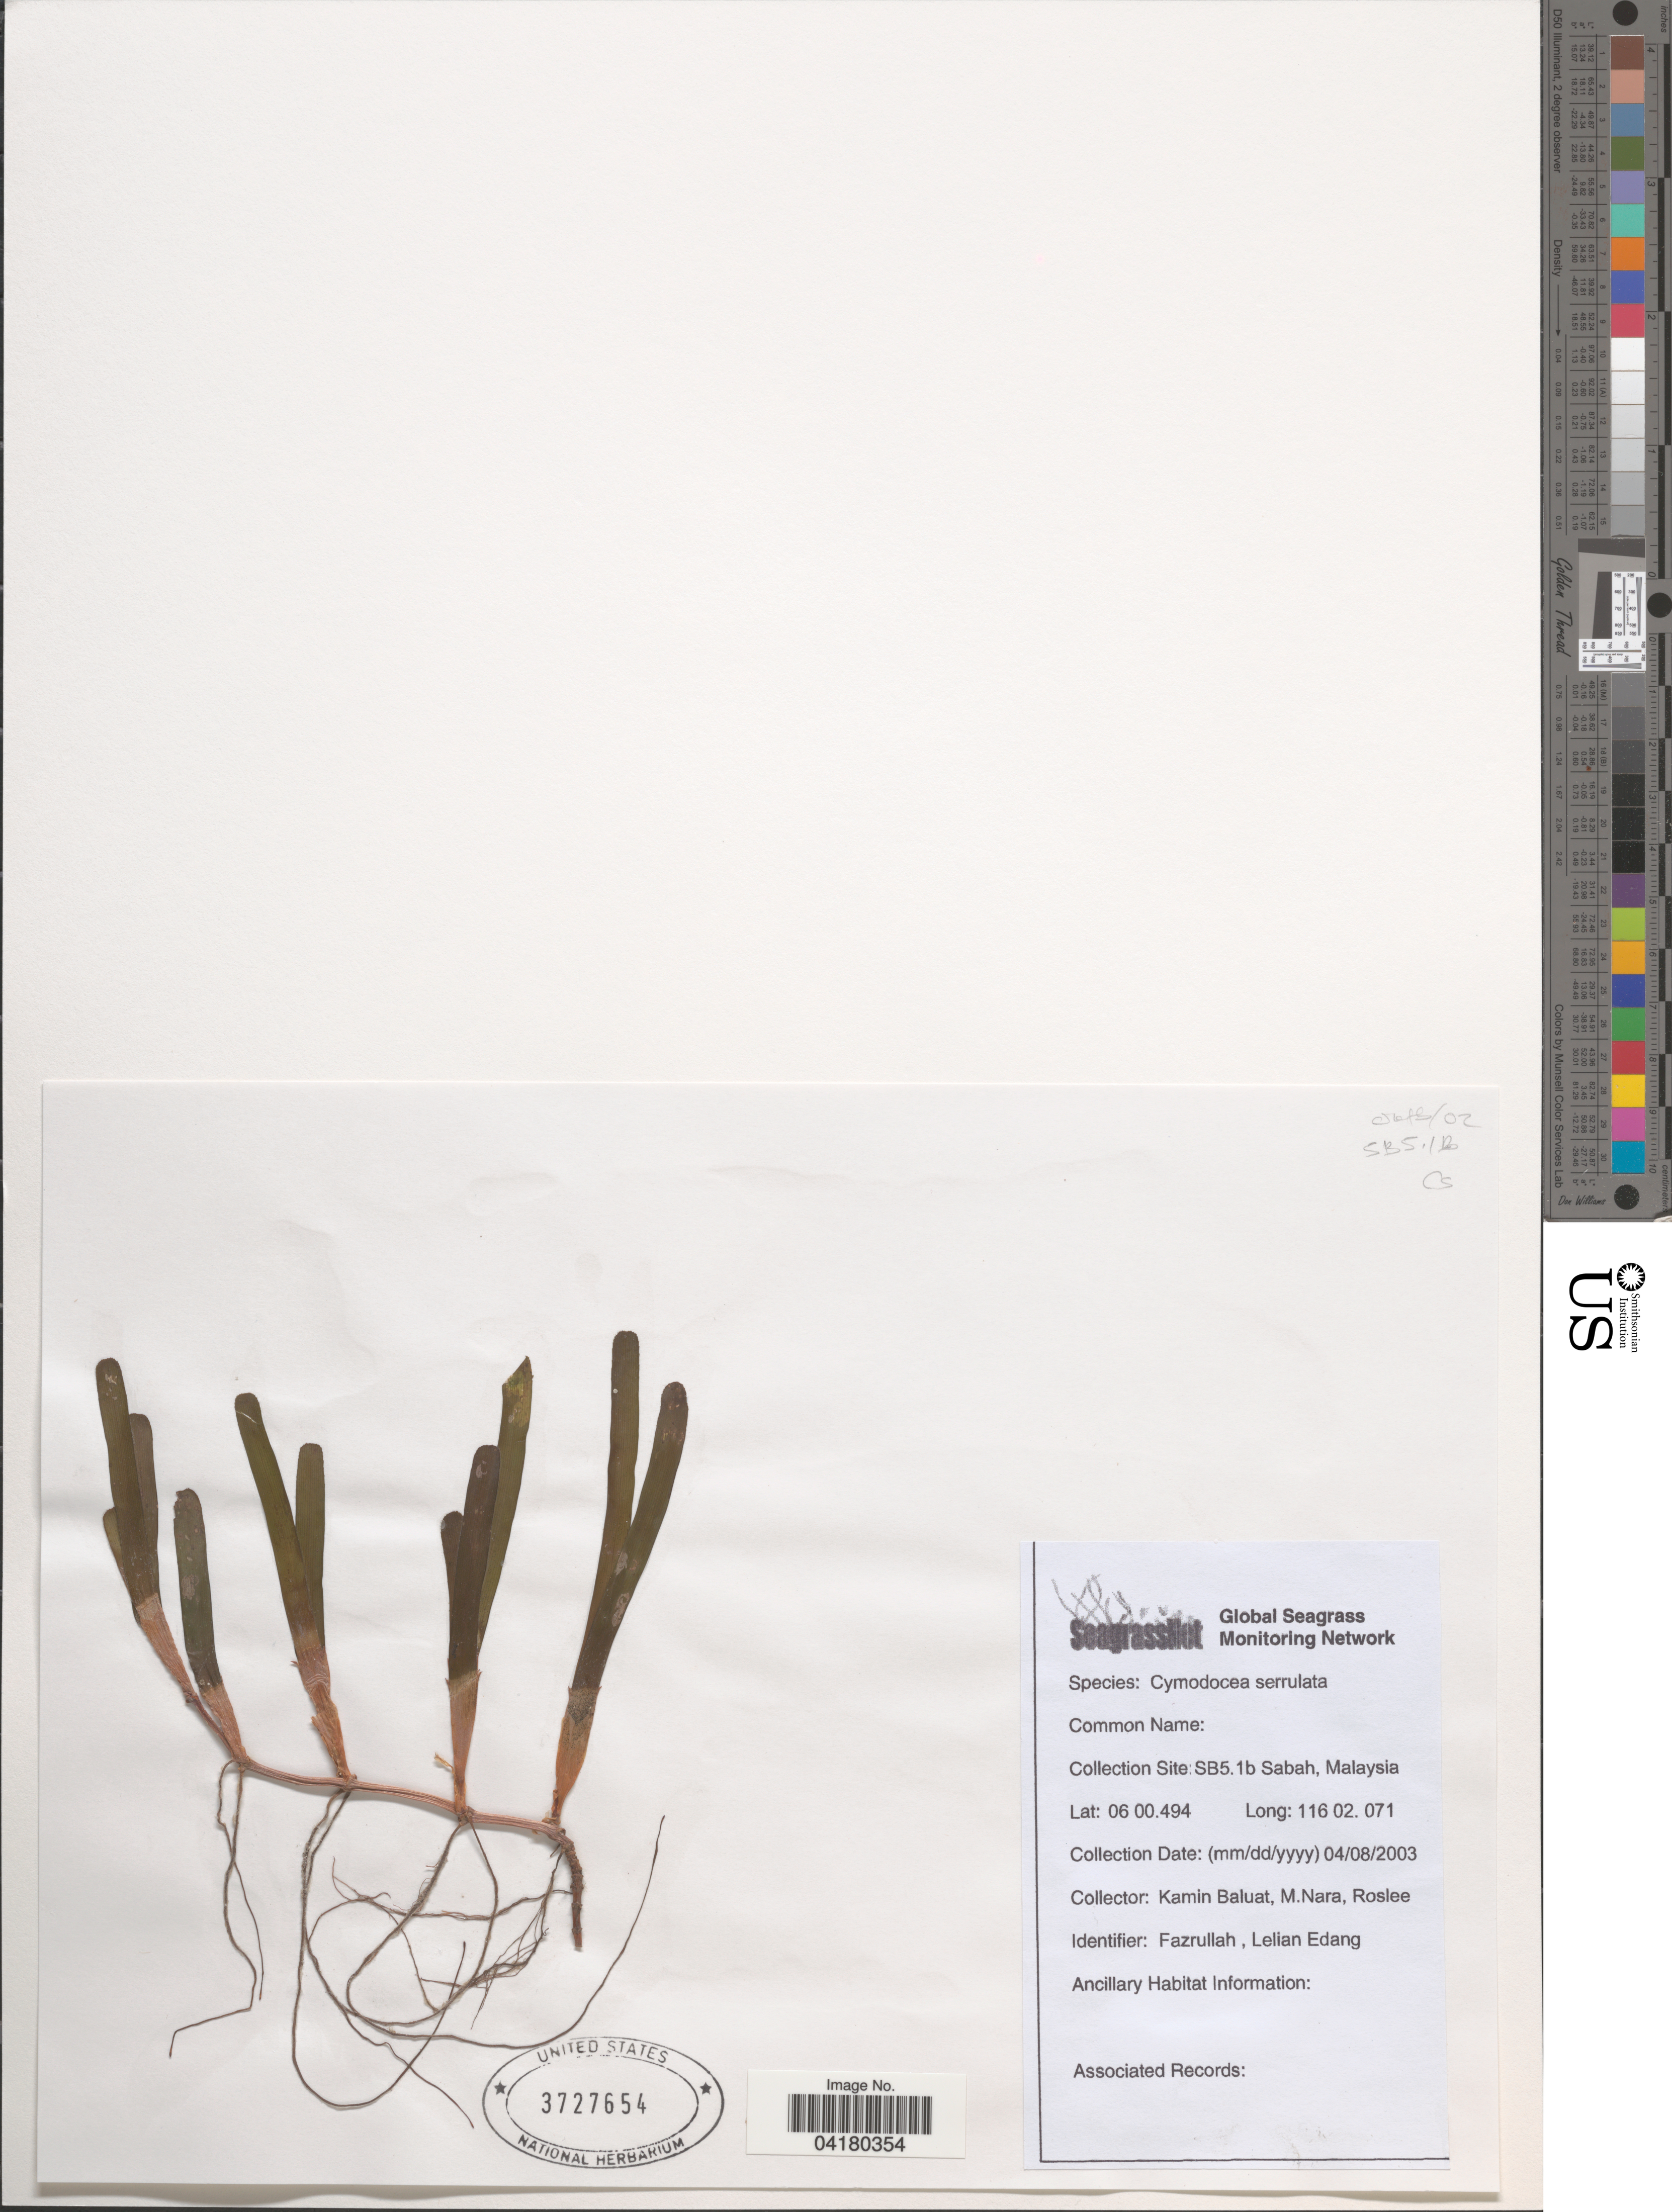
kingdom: Plantae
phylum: Tracheophyta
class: Liliopsida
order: Alismatales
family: Cymodoceaceae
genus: Cymodocea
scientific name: Cymodocea serrulata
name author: (R. Br.) Magnus & Ashers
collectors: K. Baluat, M. Nara & Roslee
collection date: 2003-04-08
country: Malaysia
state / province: Sabah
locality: SB5.1b.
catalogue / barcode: US 3727654